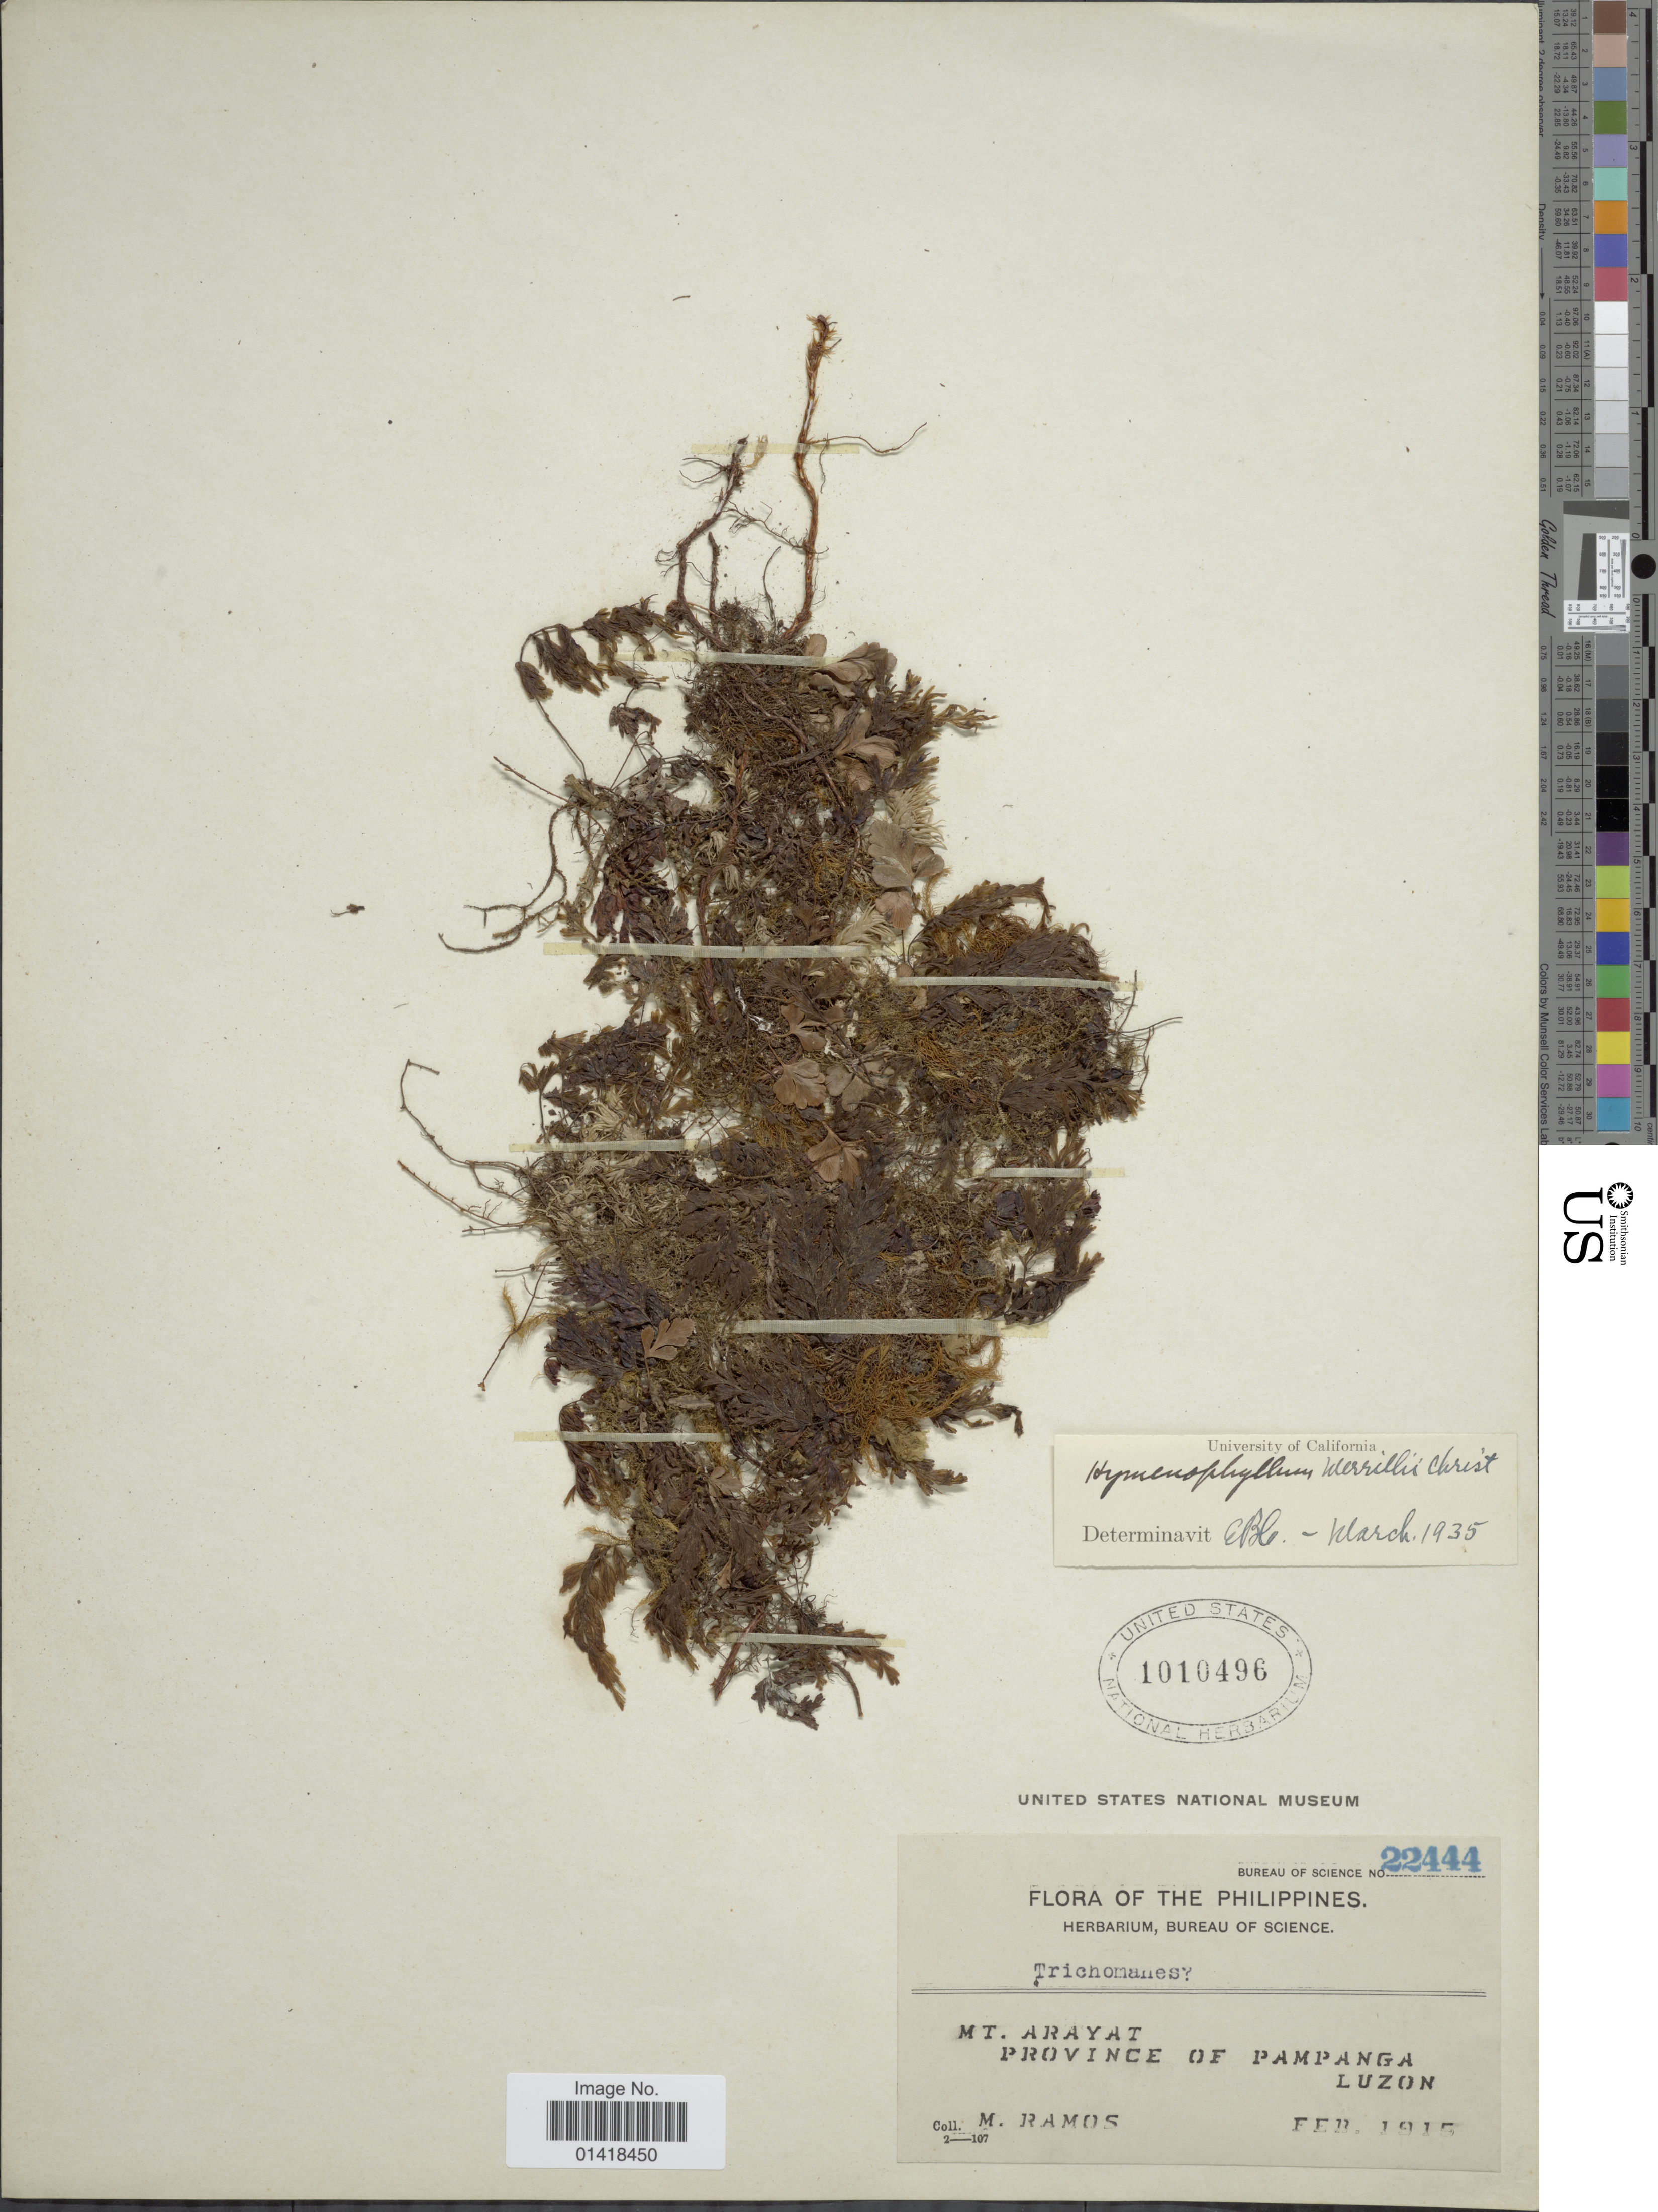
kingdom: Plantae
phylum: Tracheophyta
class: Polypodiopsida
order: Hymenophyllales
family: Hymenophyllaceae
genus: Hymenophyllum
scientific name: Hymenophyllum merrillii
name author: Christ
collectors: M. Ramos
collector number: Bureau of Science 22444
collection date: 1915-02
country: Philippines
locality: The Philippines. Mt. Arayat, Province of Pampanga. Luzon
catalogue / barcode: US 1010496